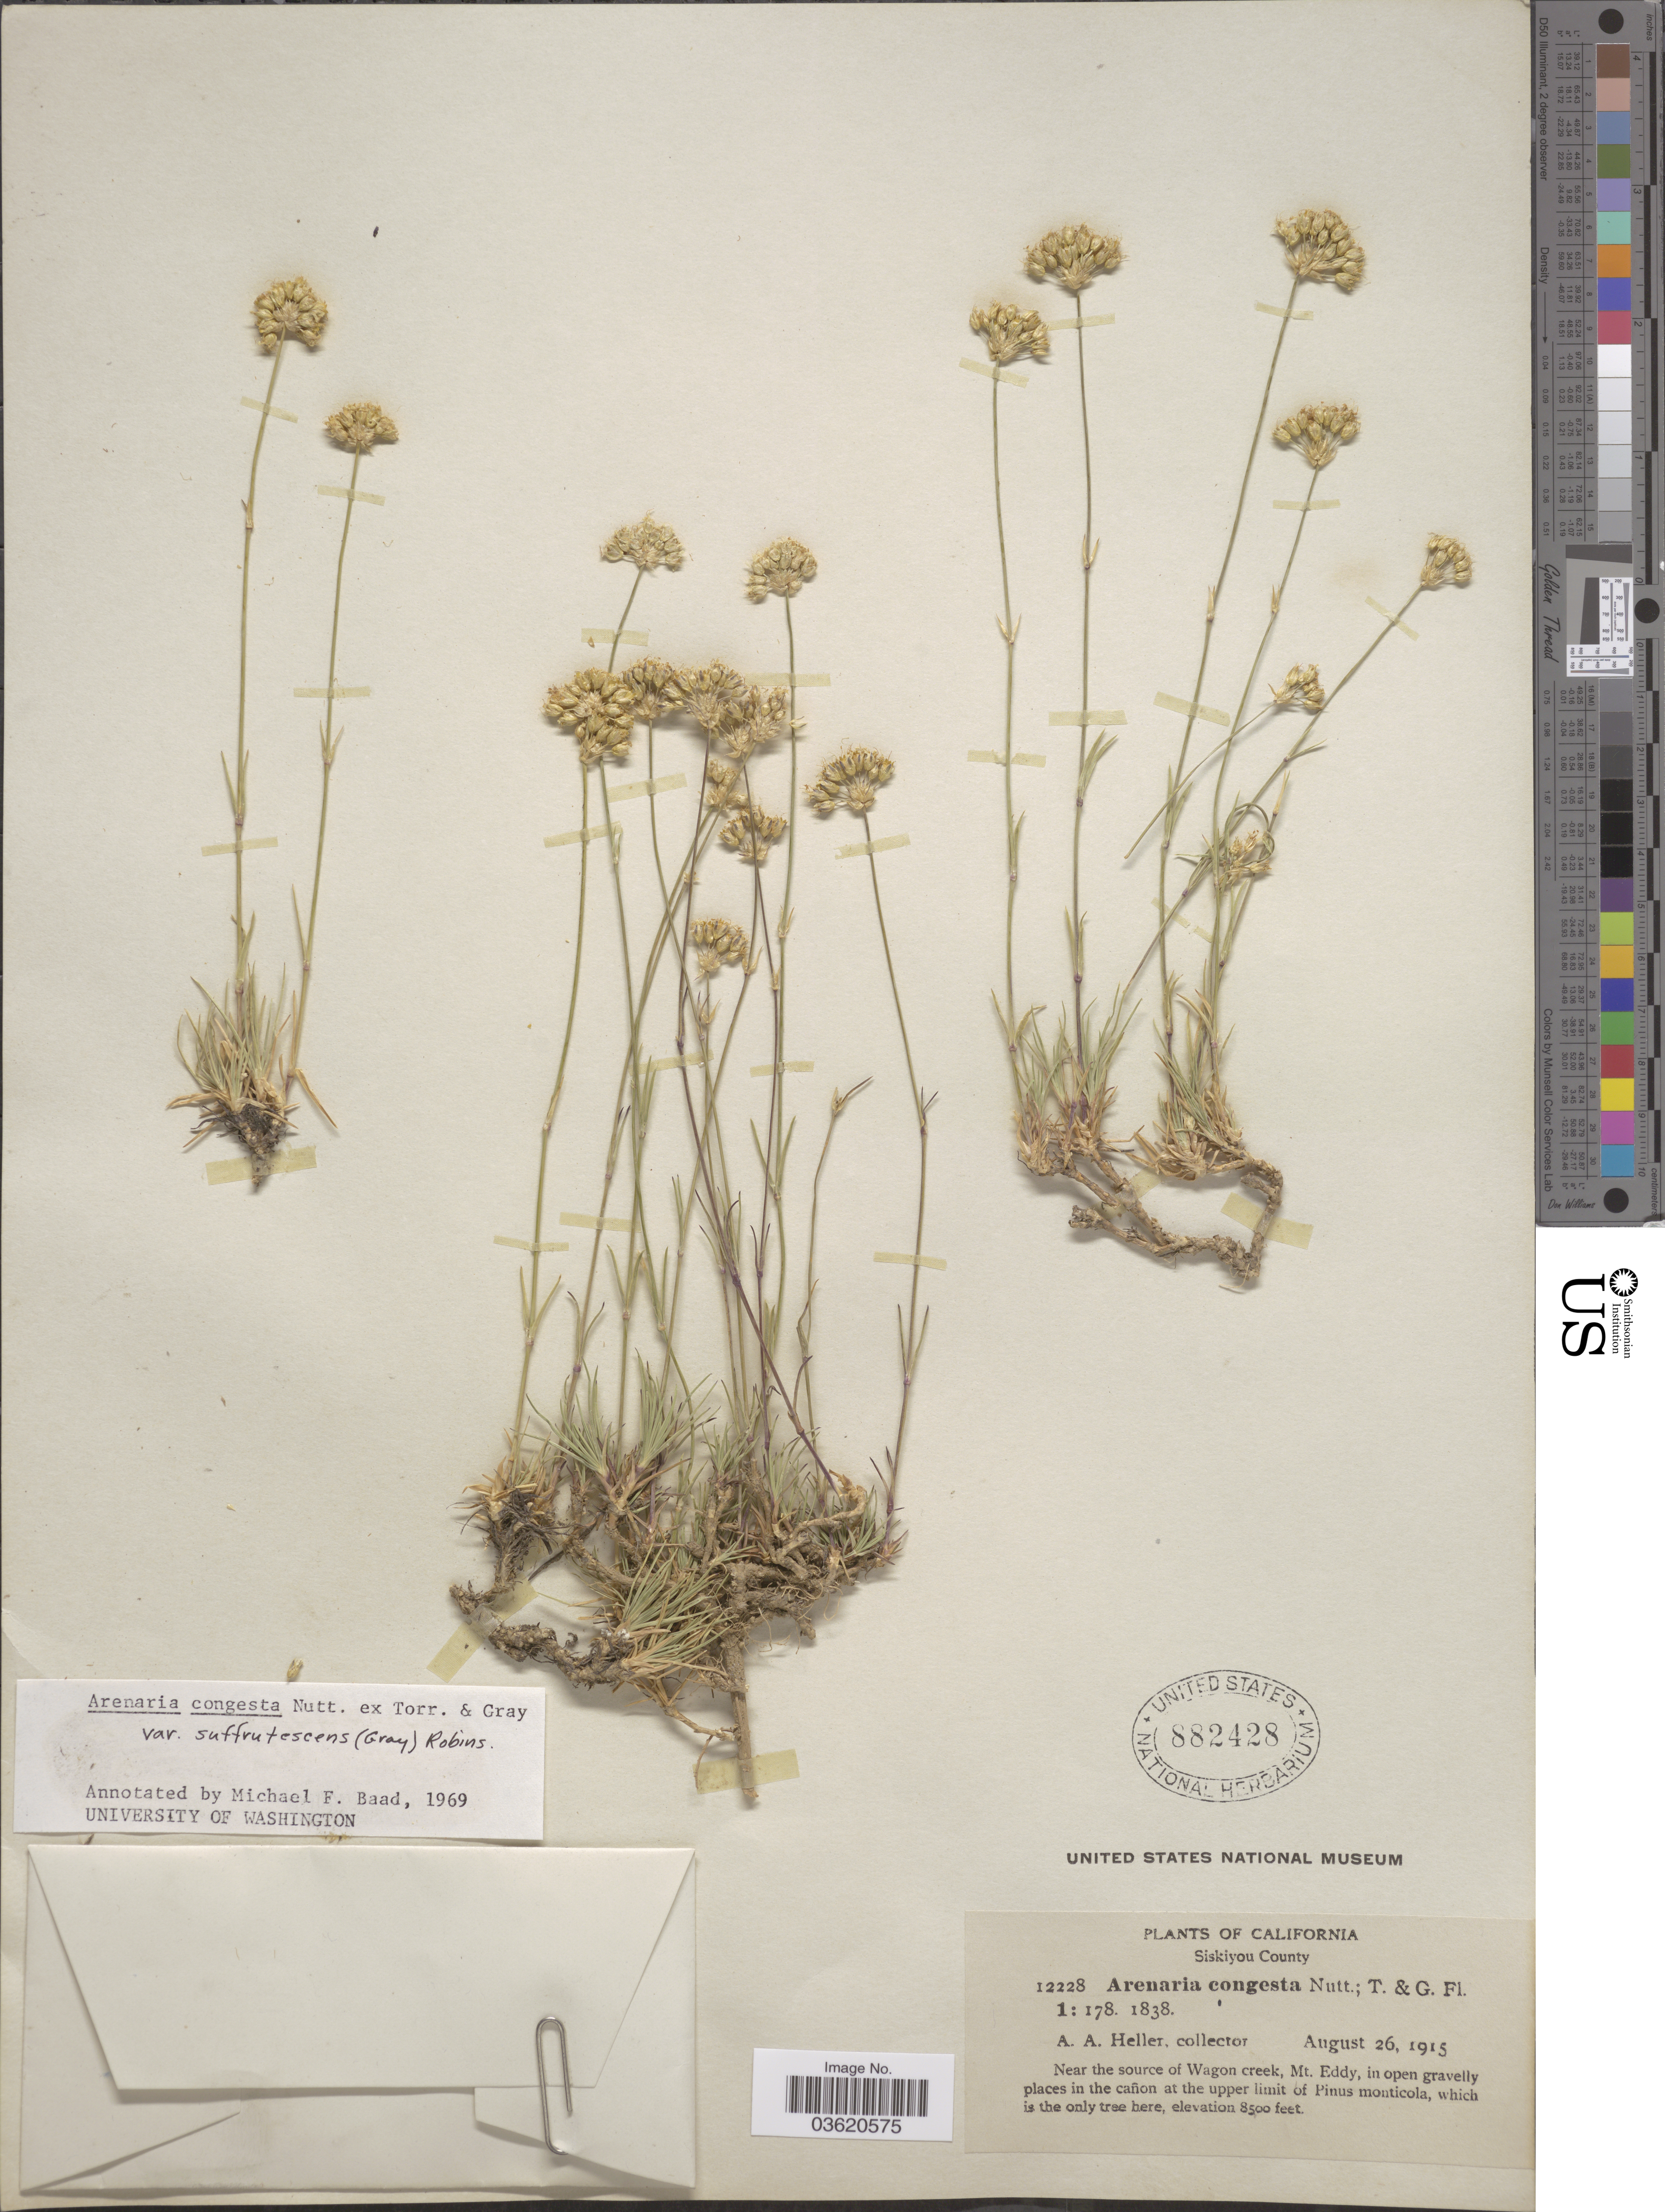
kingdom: Plantae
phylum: Tracheophyta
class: Magnoliopsida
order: Caryophyllales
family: Caryophyllaceae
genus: Eremogone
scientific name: Eremogone congesta var. suffrutescens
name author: (A. Gray) R.L. Hartm. & Rabeler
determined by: Strong, Mark T., (BOT), Smithsonian Institution - National Museum of Natural History (UNITED STATES)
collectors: A. A. Heller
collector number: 12228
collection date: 1915-08-26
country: United States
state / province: California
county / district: Siskiyou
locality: Siskiyou County. Near the source of Wagon creek, Mt. Eddy.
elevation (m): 2591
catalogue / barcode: US 882428